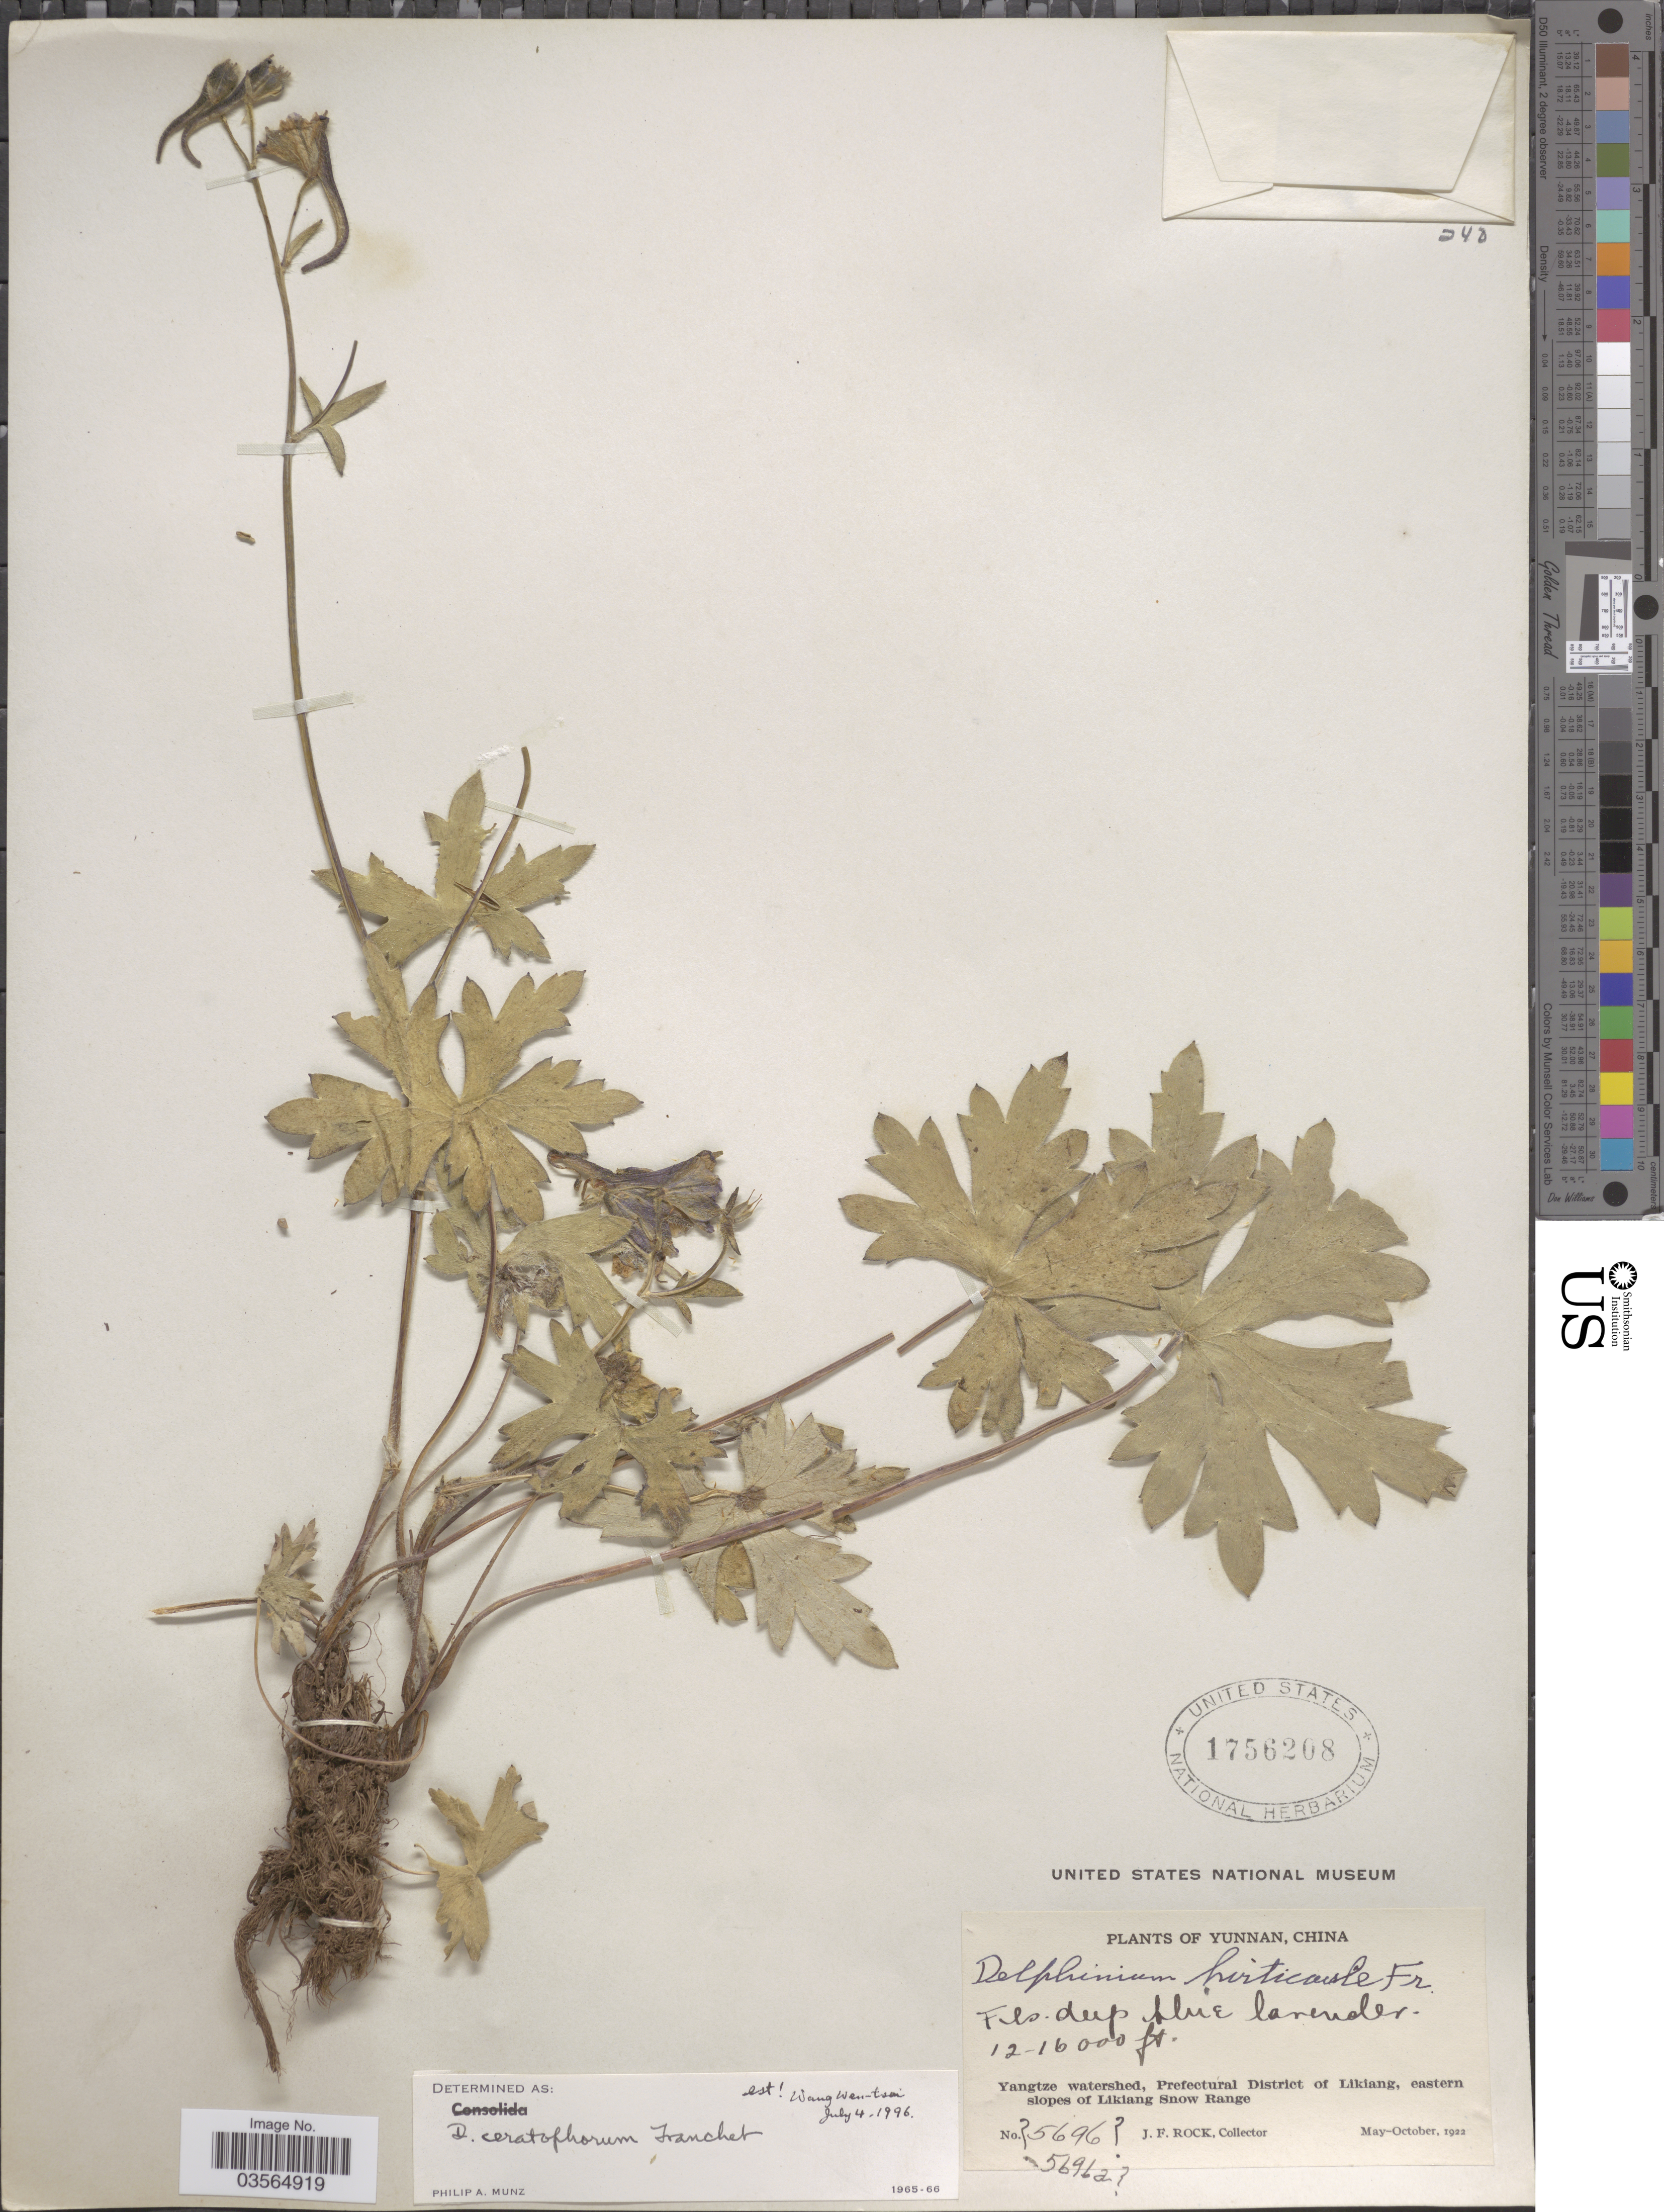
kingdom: Plantae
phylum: Tracheophyta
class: Magnoliopsida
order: Ranunculales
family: Ranunculaceae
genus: Delphinium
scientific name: Delphinium ceratophorum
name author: Franch.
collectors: J. Rock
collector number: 5696/5696a?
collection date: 1922-05/1922-10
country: China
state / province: Yunnan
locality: Yangtze watershed, Prefectural District of Likiang, eastern slopes of Likiang Snow Range.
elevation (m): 3658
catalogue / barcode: US 1756208